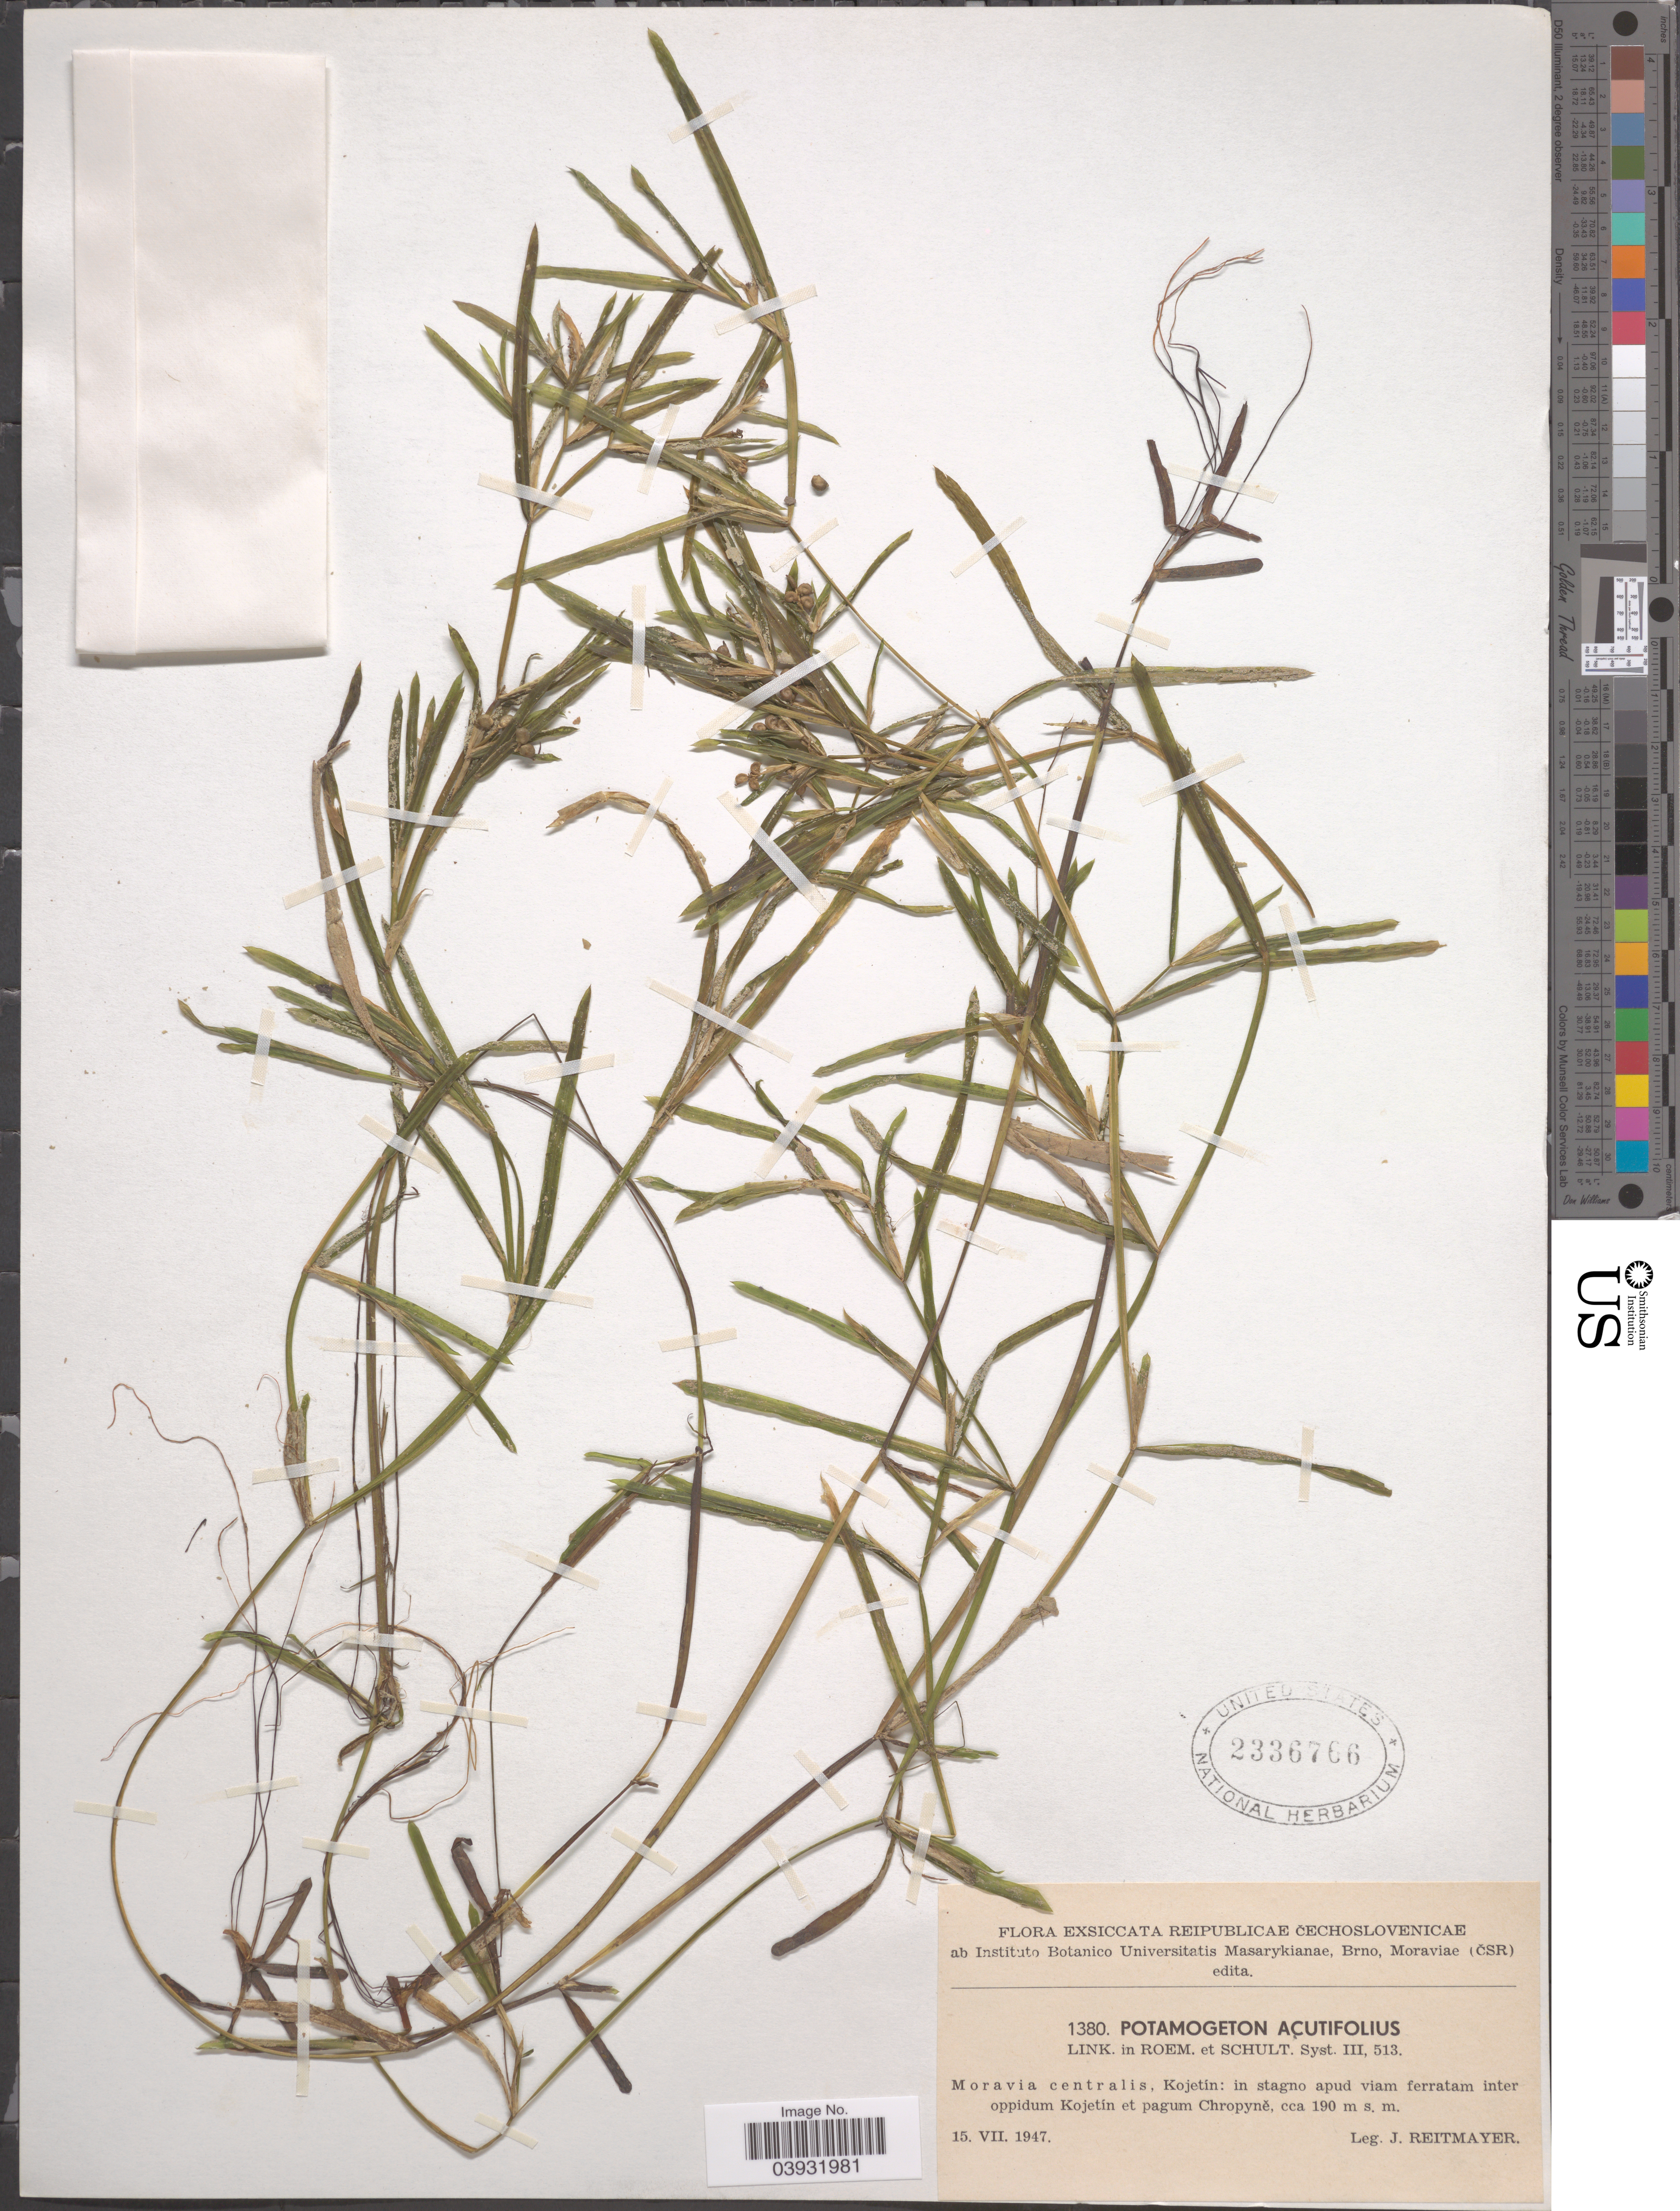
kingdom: Plantae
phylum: Tracheophyta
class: Liliopsida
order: Alismatales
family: Potamogetonaceae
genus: Potamogeton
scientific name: Potamogeton acutifolius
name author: Link ex Roem. & Schult.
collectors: J. Reitmayer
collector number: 1380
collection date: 1947-07-15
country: Czechia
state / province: Moravian-Silesian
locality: Echoslovenicae. Moravia centralis, Kojetín: in stagno apud viam ferratam inter oppidum Kojetín et pagun Chropynĕ.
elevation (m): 190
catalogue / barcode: US 2336766